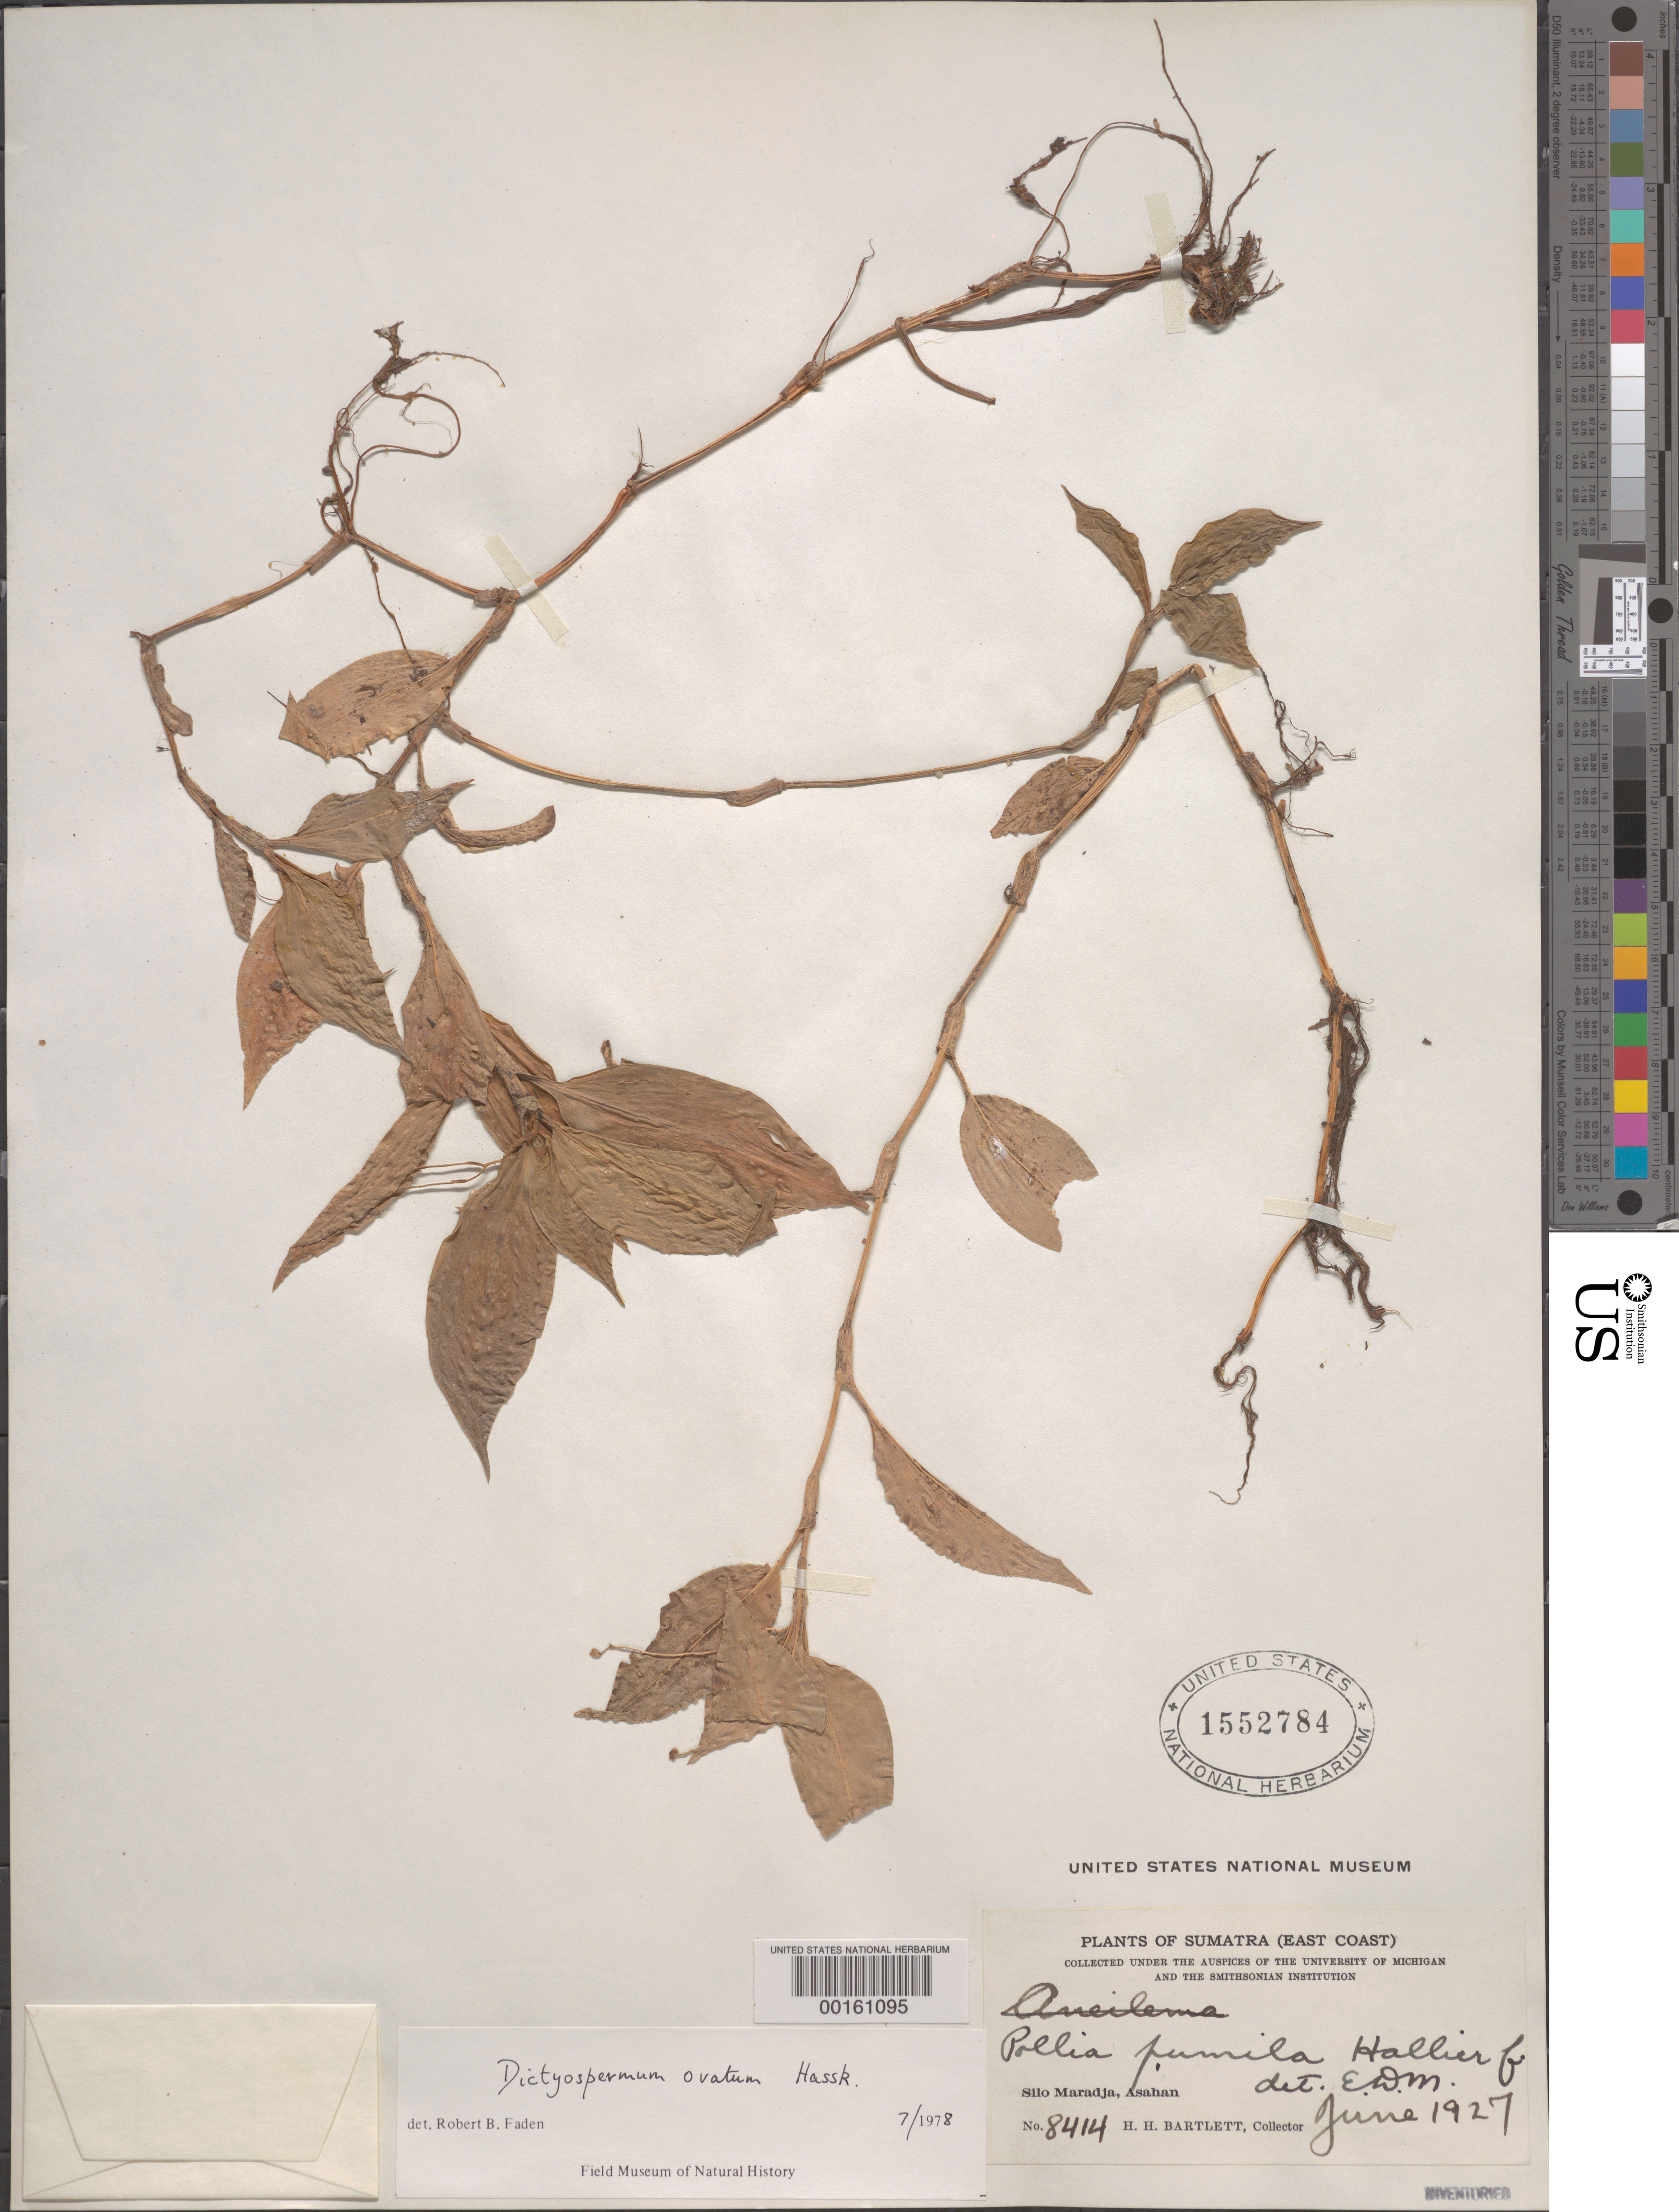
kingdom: Plantae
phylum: Tracheophyta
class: Liliopsida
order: Commelinales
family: Commelinaceae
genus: Dictyospermum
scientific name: Dictyospermum ovatum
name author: Hassk.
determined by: Faden, Robert B., (US), Smithsonian Institution - National Museum of Natural History (UNITED STATES)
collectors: H. H. Bartlett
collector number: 8414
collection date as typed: Jan 1927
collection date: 1927-01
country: Indonesia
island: Sumatra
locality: Silo maradja, asahan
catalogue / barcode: US 1552784